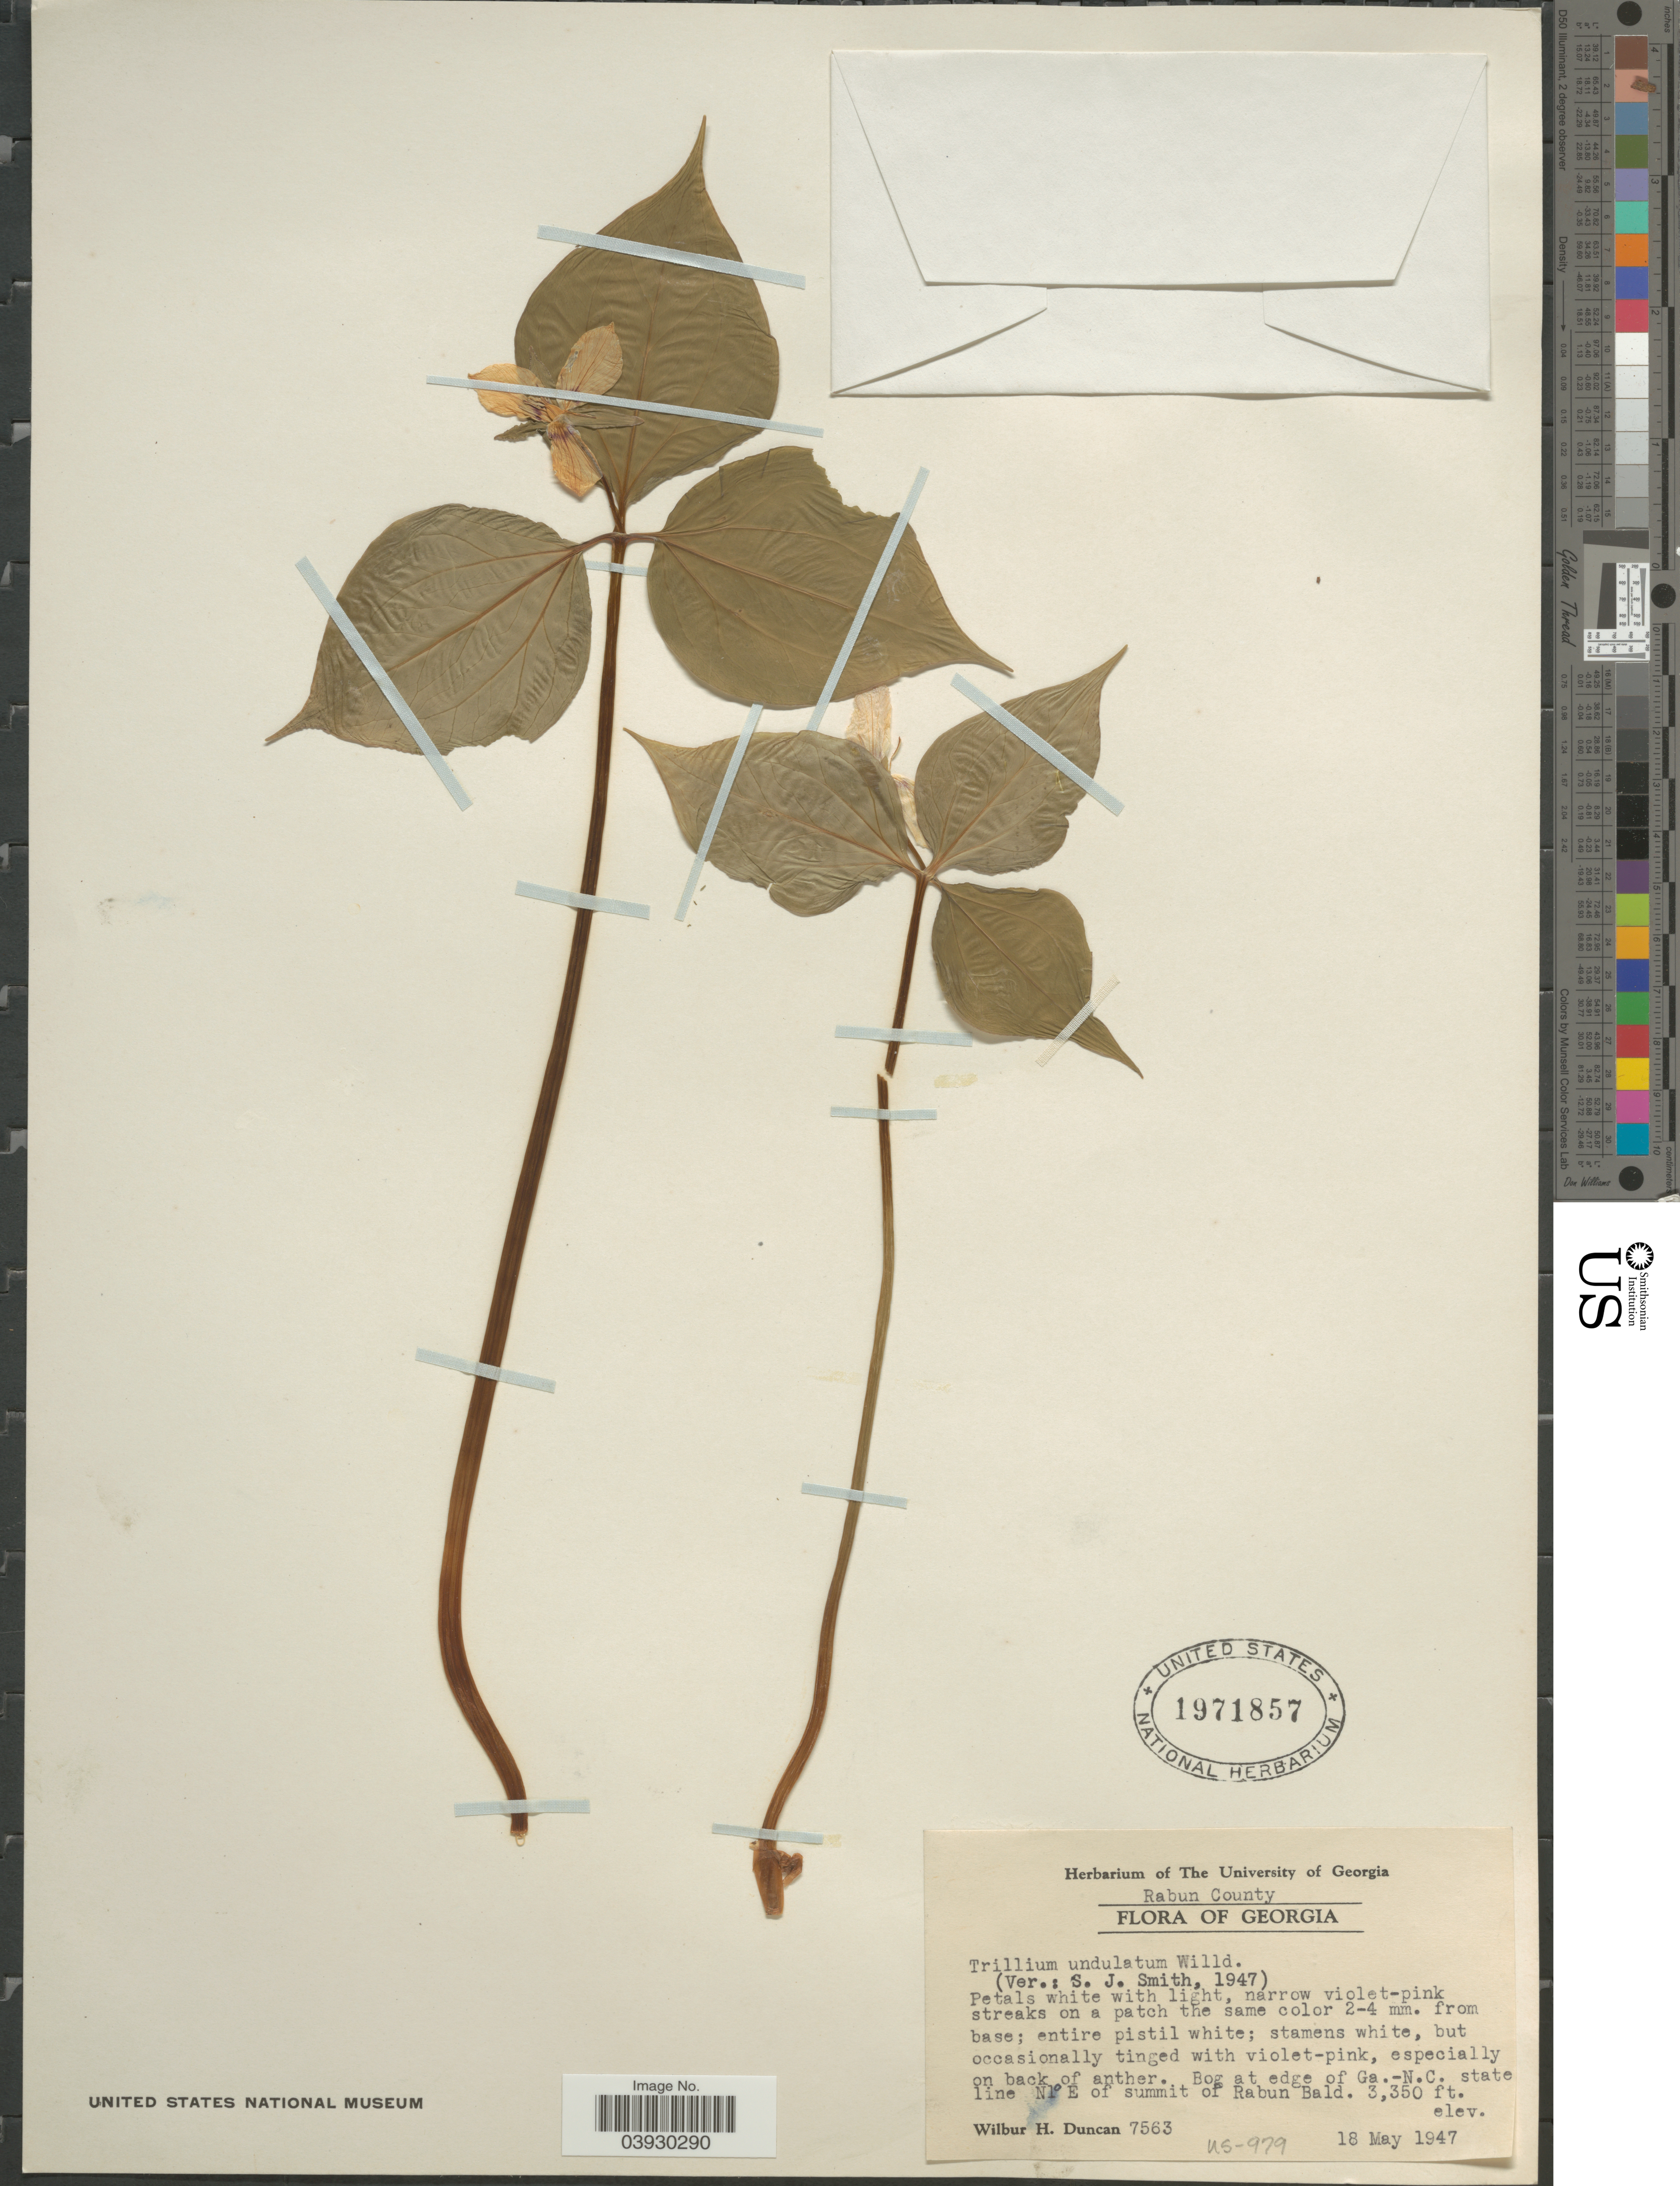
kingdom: Plantae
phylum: Tracheophyta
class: Liliopsida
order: Liliales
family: Melanthiaceae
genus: Trillium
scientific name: Trillium undulatum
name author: Willd.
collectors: W. H. Duncan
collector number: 7563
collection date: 1947-05-18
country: United States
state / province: Georgia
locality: Rabun County. Bog at edge of Ga.-N.C. state line N1 E of summit of Rabun Bald.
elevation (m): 1021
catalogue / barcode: US 1971857